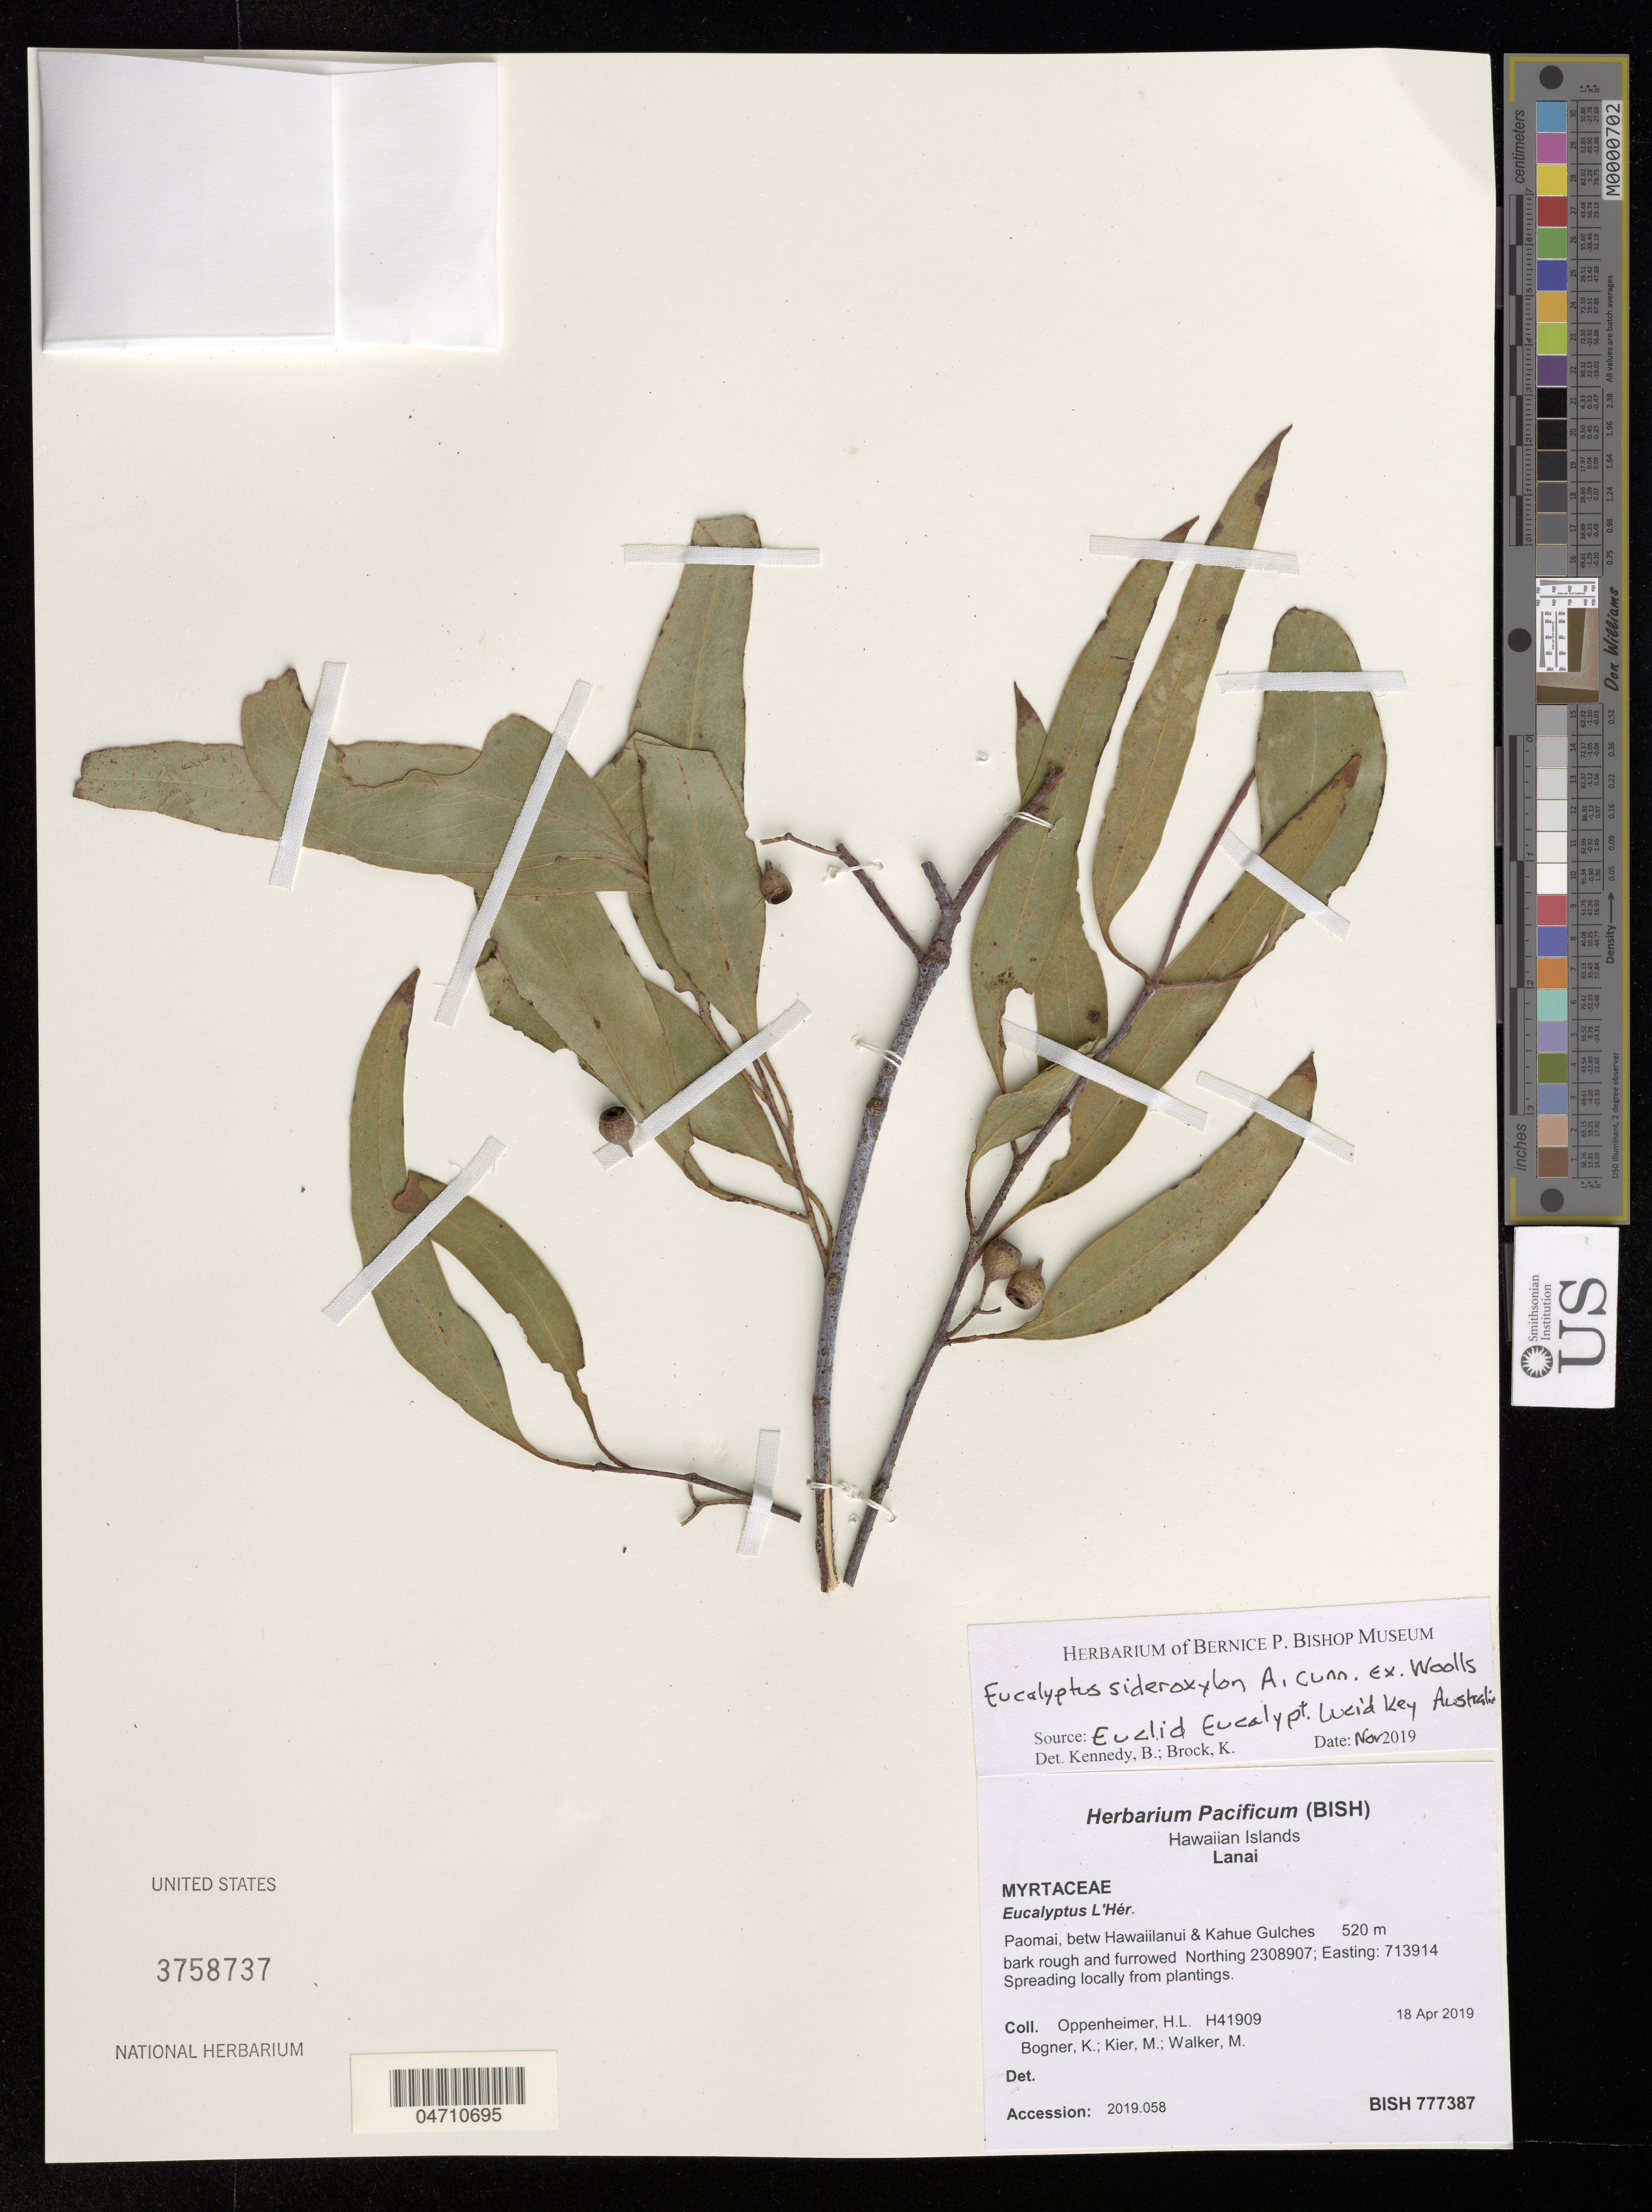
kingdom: Plantae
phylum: Tracheophyta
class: Magnoliopsida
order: Myrtales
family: Myrtaceae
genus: Eucalyptus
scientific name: Eucalyptus sideroxylon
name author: A. Cunn. ex Woolls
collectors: H. L. Oppenheimer, K. Bogner, M. Kier & M. Walker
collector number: H41909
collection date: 2019-04-18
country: United States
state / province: Hawaii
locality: Hawaiian Islands. Lanai. Paomai, betw Hawaiilanui & Kahue Gulches.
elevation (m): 520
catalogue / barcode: US 3758737